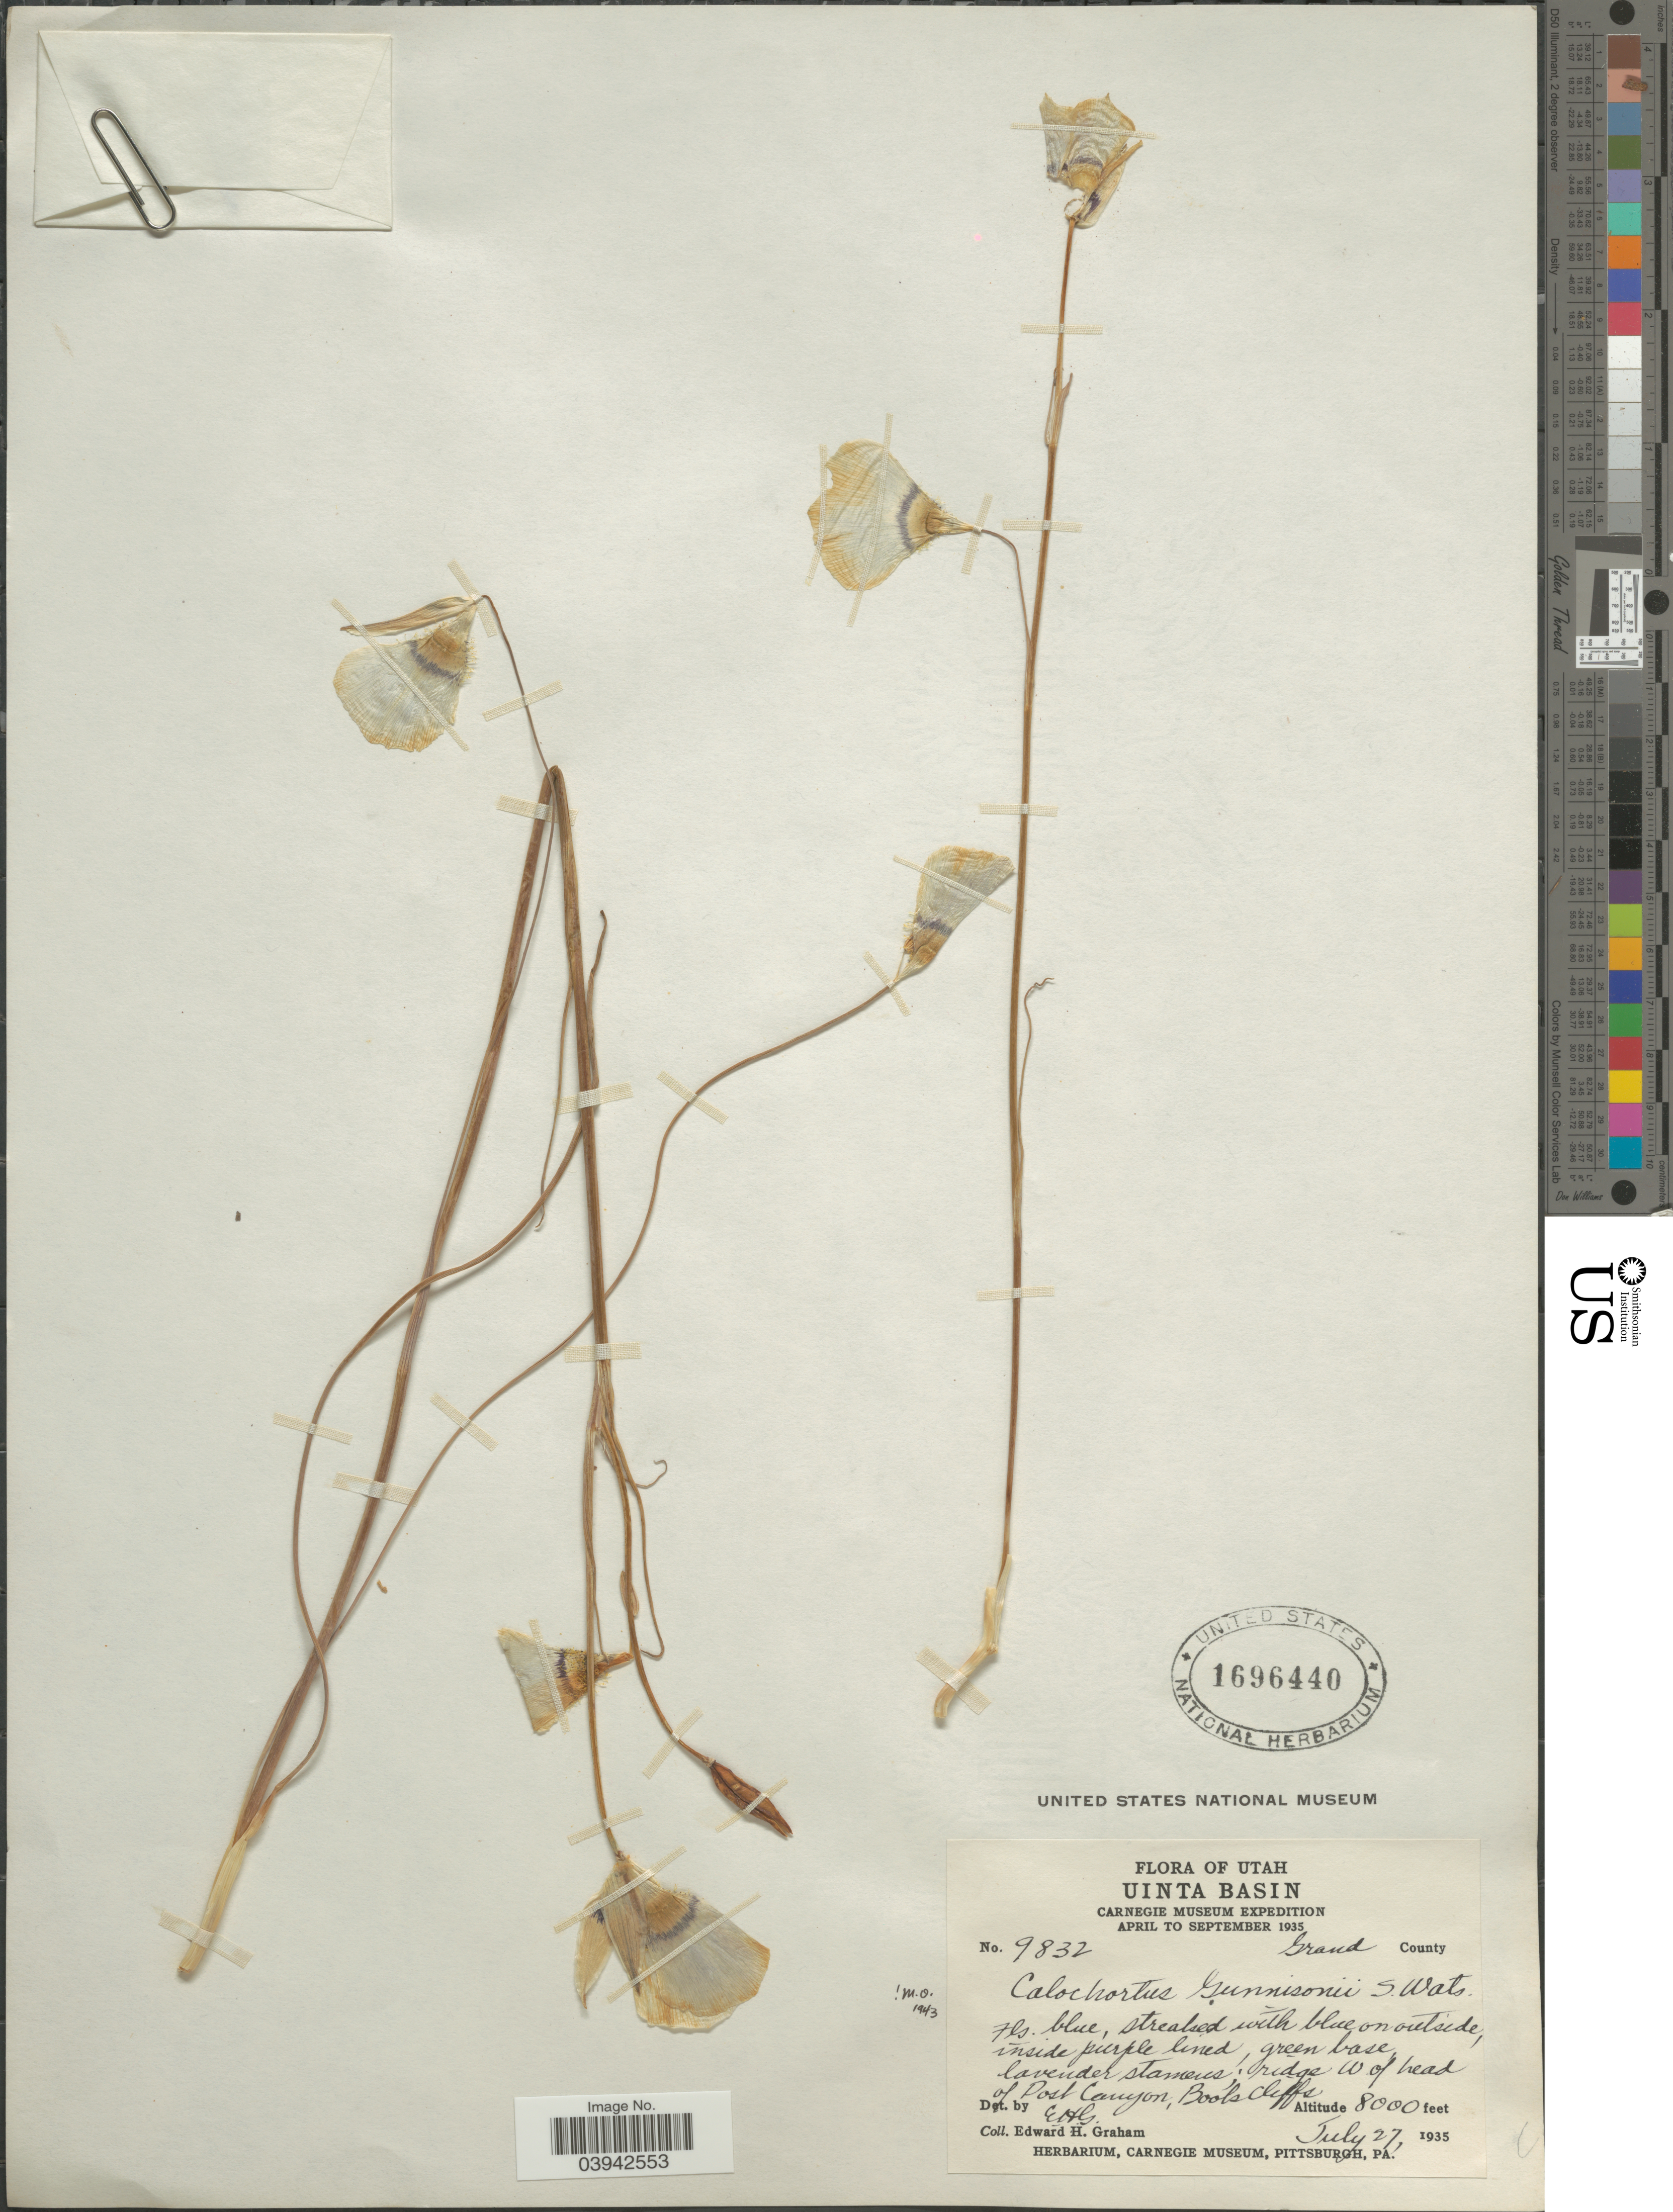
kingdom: Plantae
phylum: Tracheophyta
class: Liliopsida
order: Liliales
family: Liliaceae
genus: Calochortus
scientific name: Calochortus gunnisonii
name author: S. Watson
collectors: E. H. Graham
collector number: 9832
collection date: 1935-07-27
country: United States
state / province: Utah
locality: Uinta Basin. Grand County. Ridge W. of head of Post Canyon, Book Cliffs.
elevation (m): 2438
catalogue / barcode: US 1696440